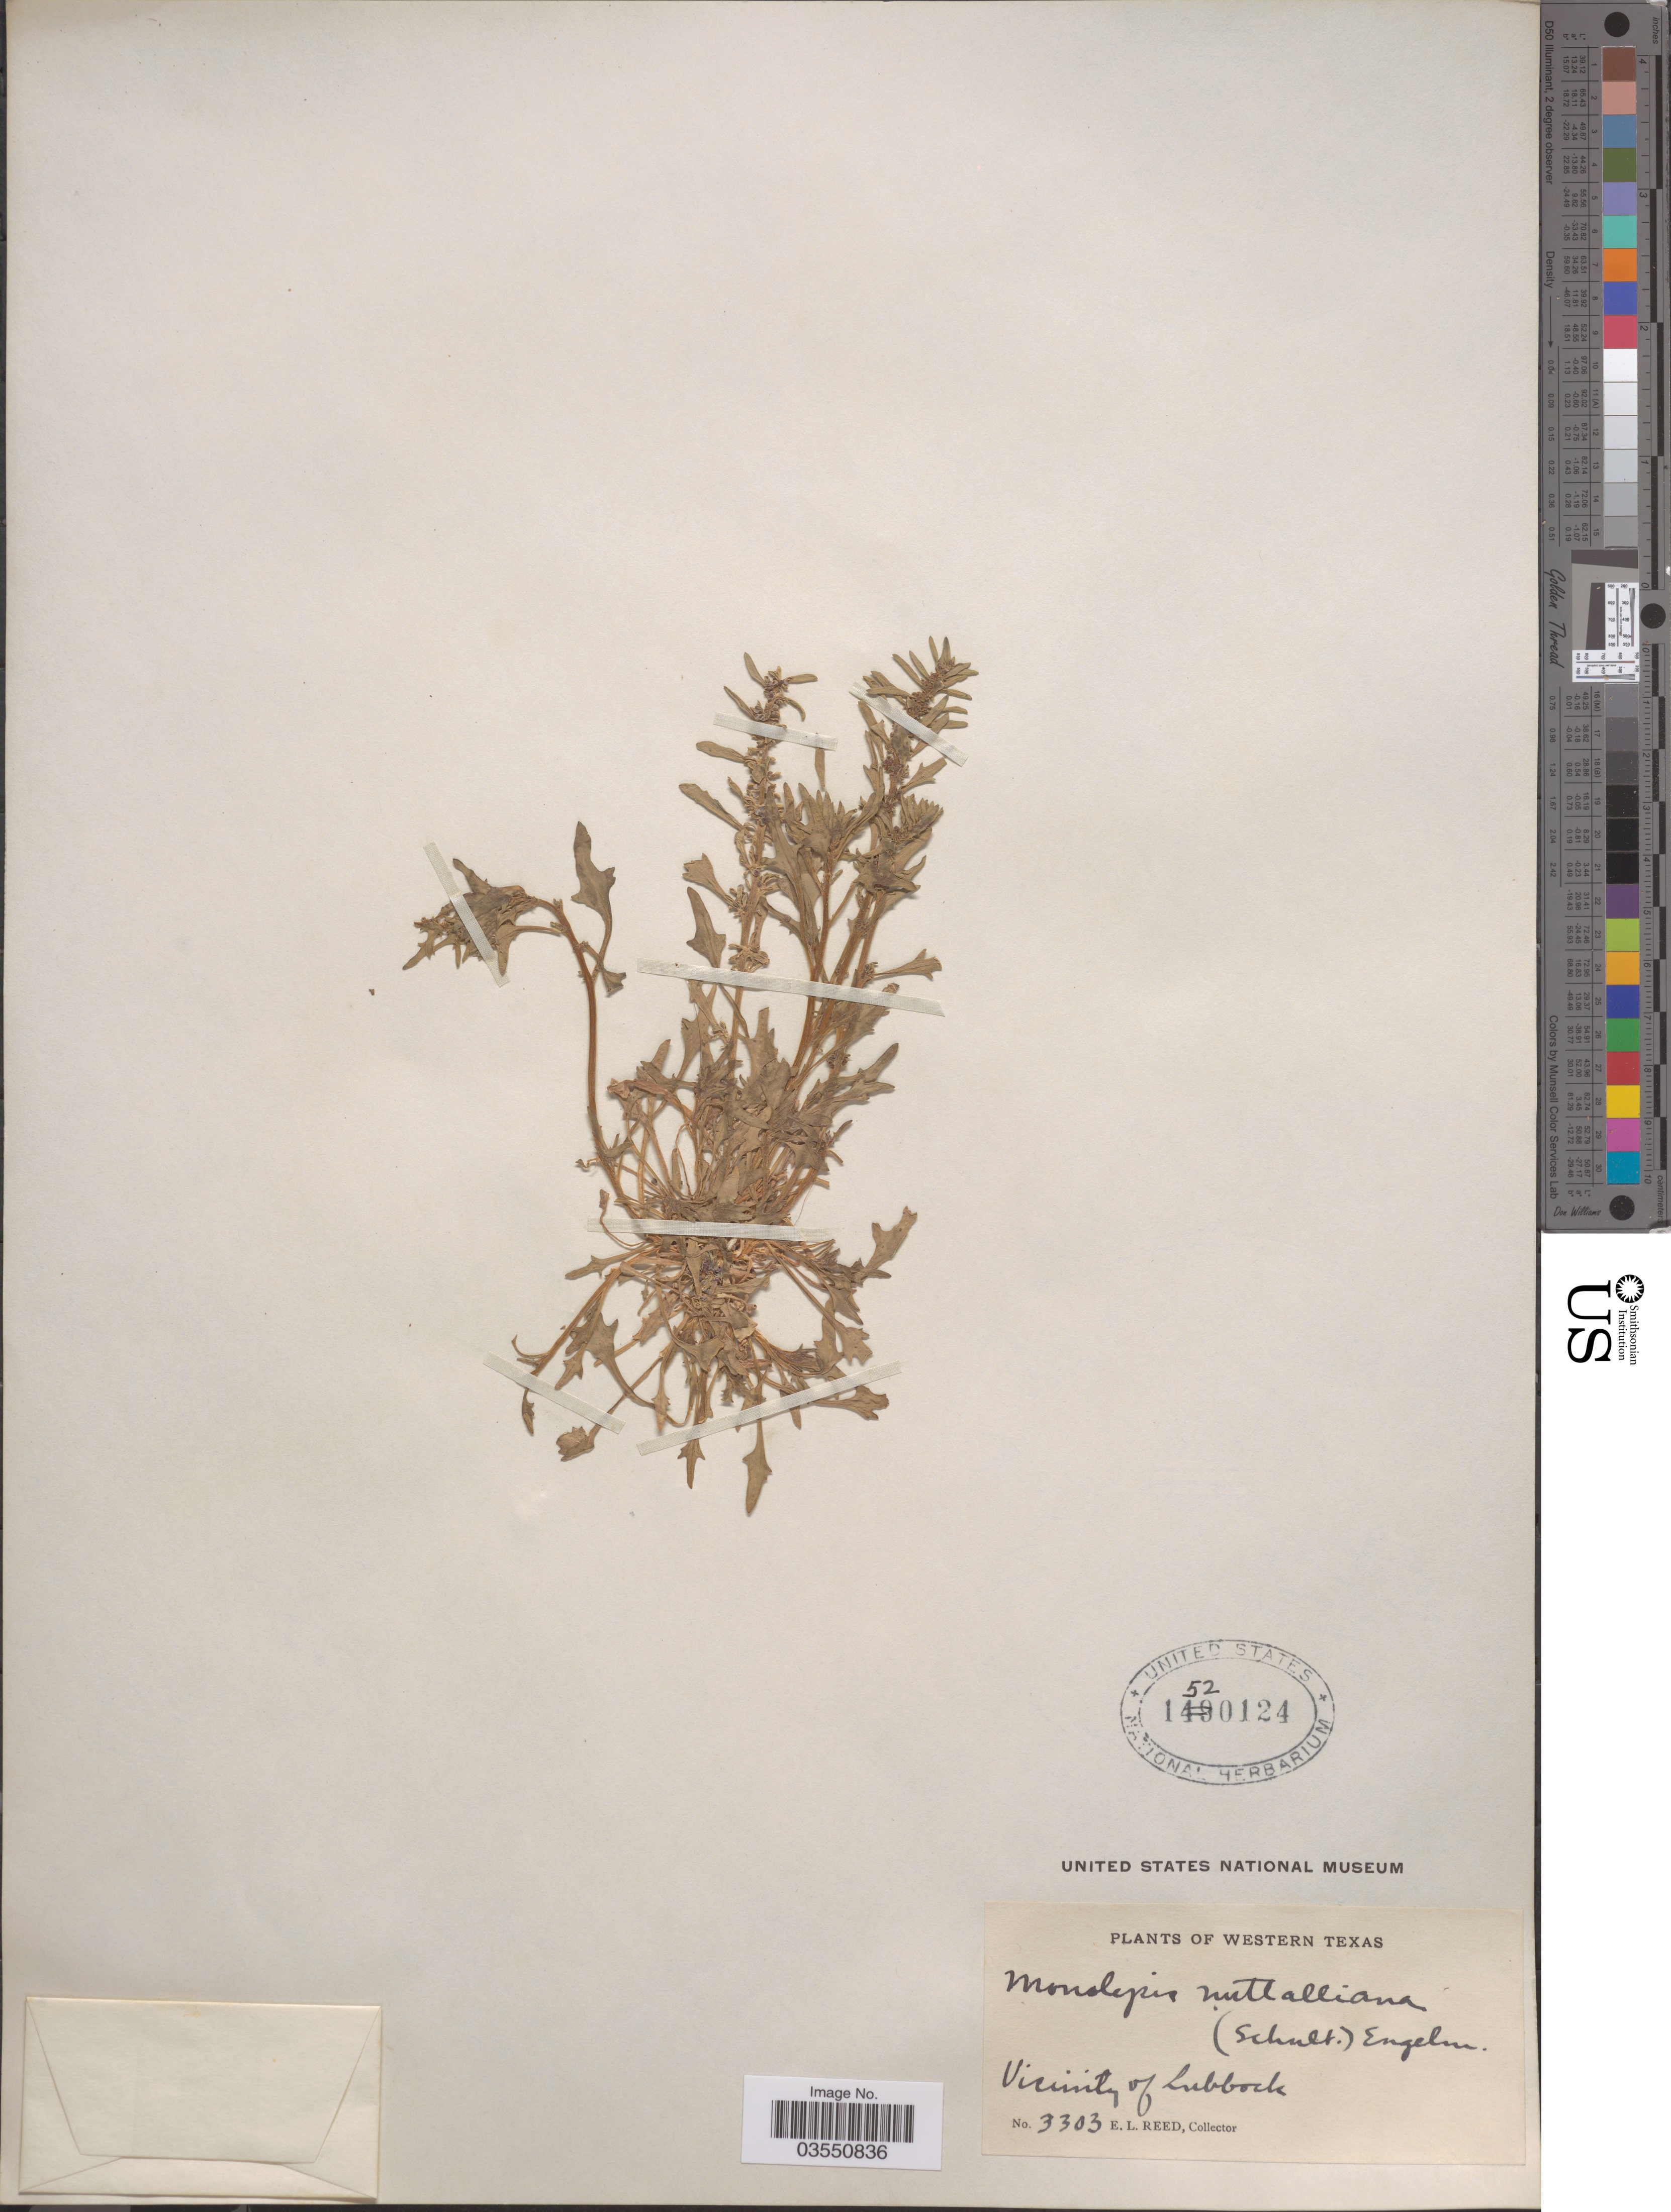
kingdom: Plantae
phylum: Tracheophyta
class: Magnoliopsida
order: Caryophyllales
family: Amaranthaceae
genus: Blitum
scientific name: Blitum nuttallianum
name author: Schult.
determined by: U.S. National Herbarium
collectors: E. Reed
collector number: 3303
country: United States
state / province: Texas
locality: Western Texas. Vicinity of Lubbock.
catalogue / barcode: US 1520124